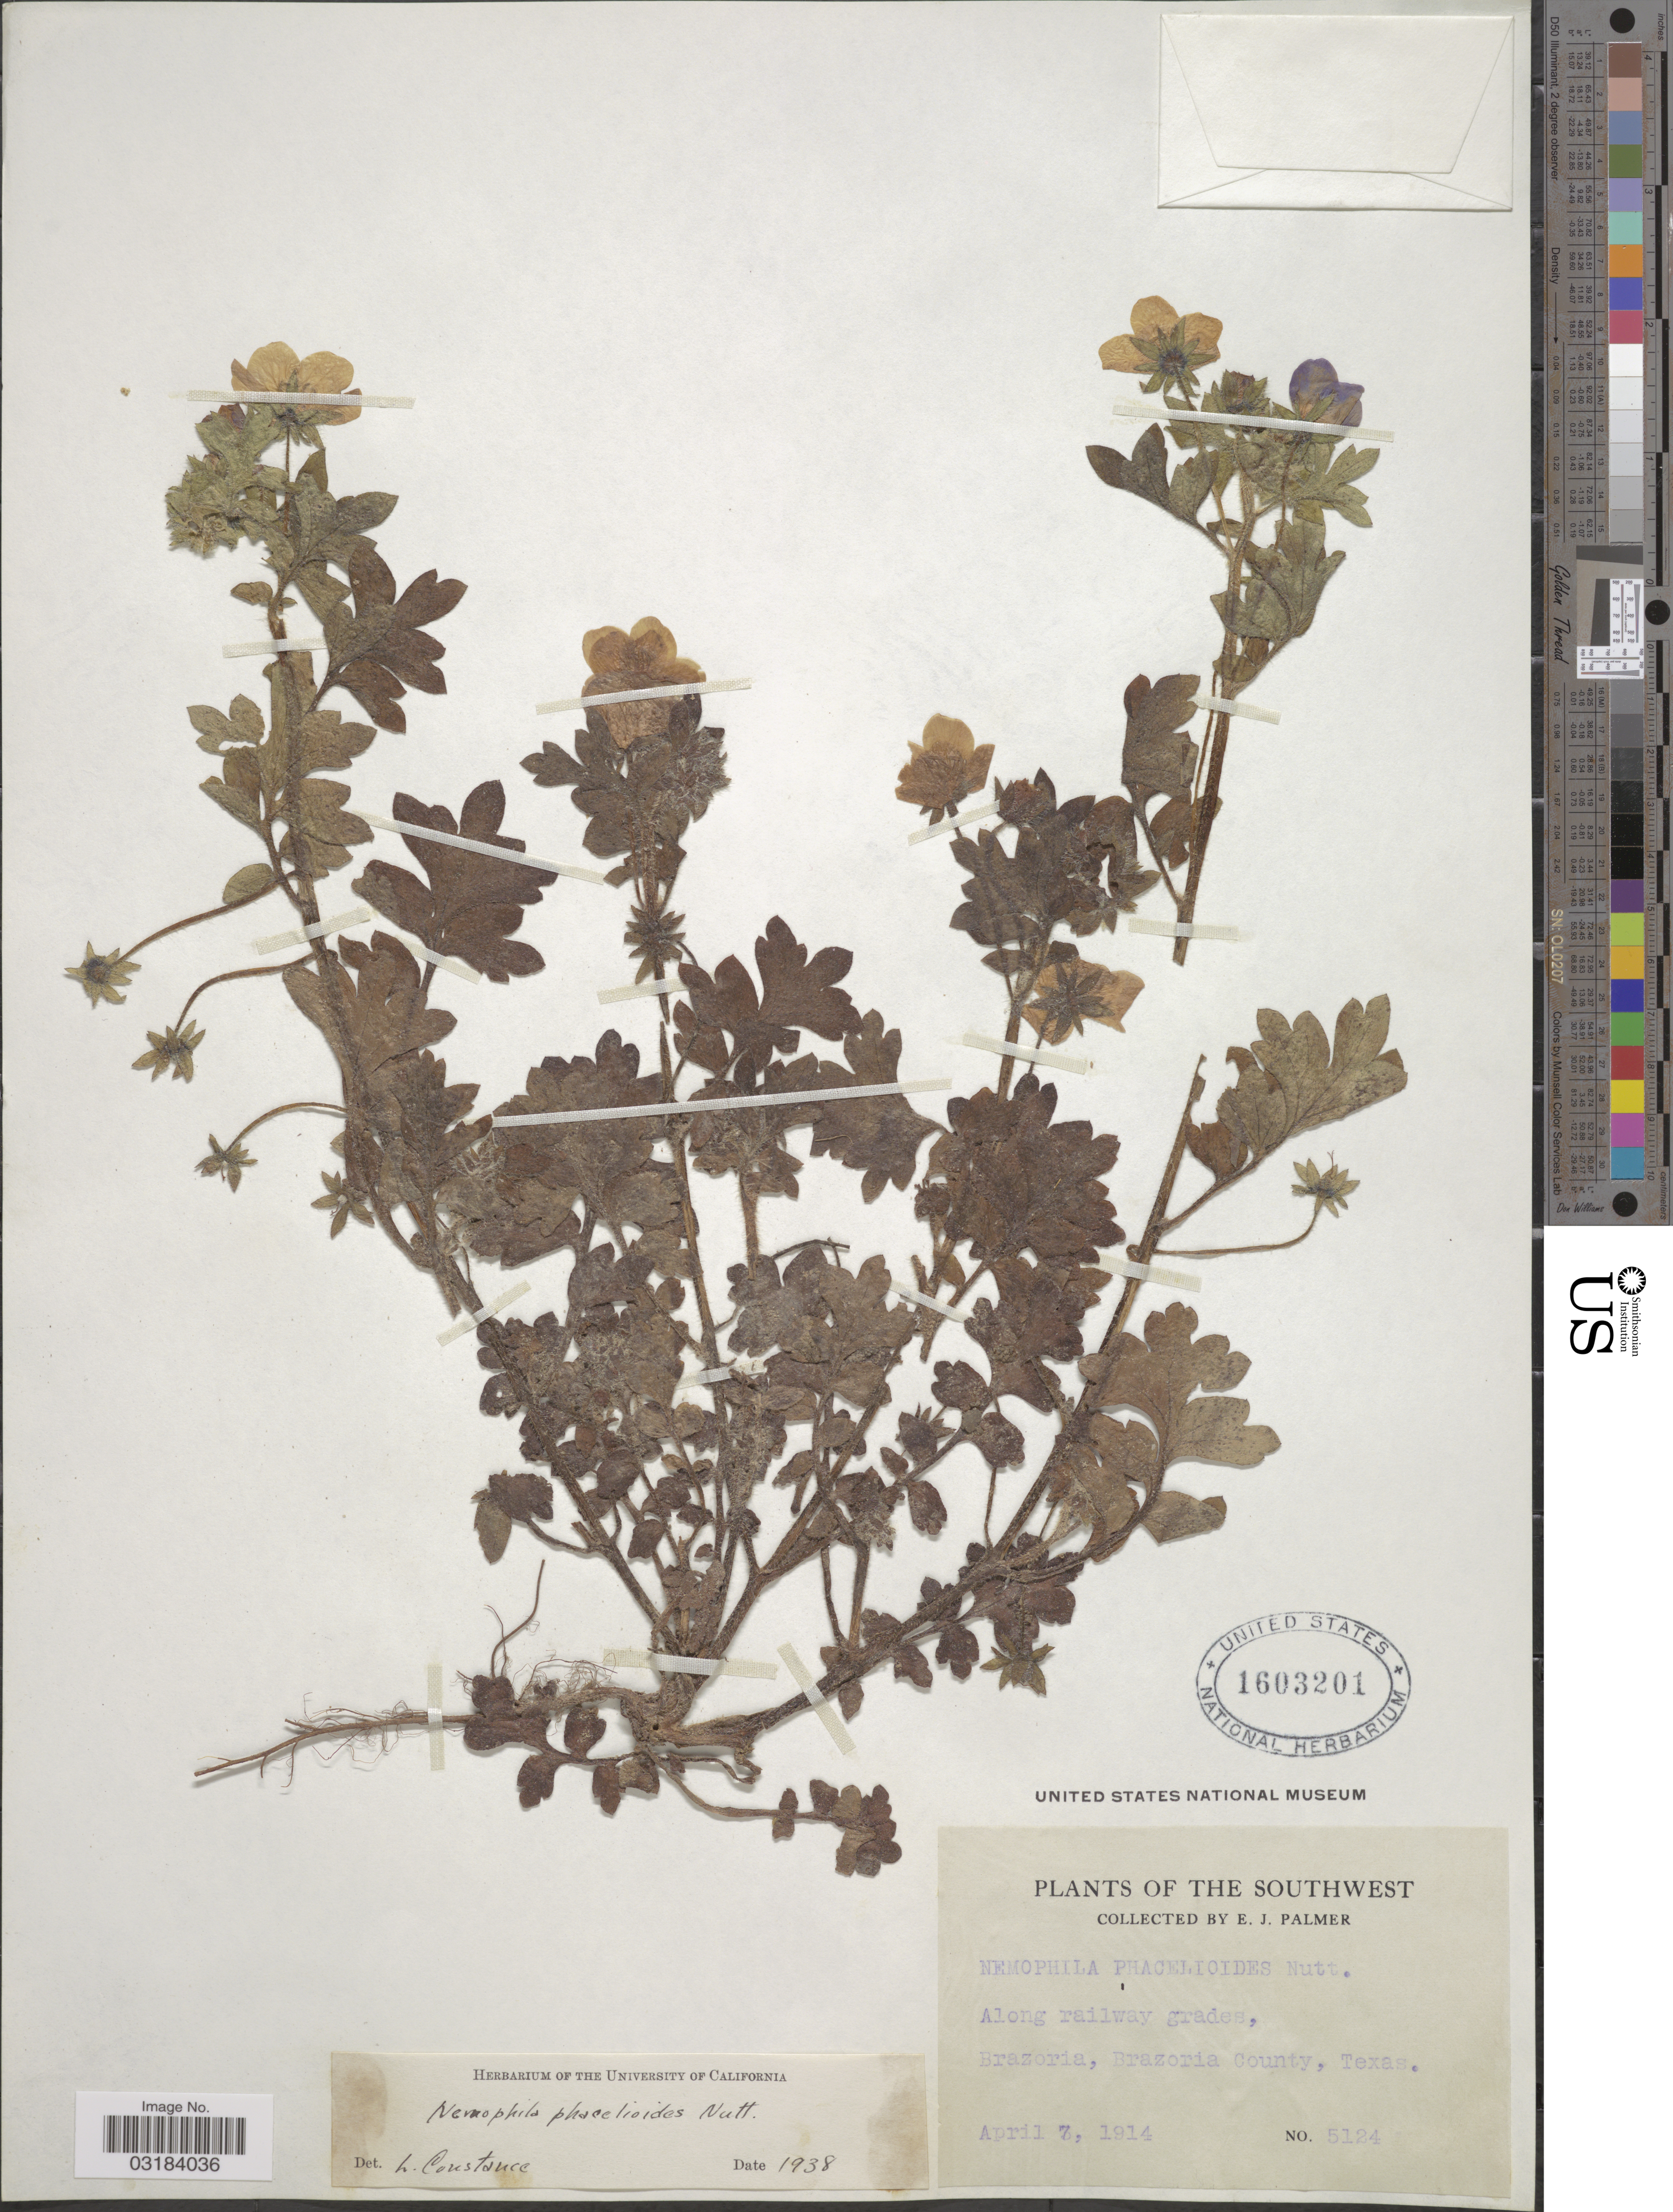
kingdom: Plantae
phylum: Tracheophyta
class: Magnoliopsida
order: Boraginales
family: Hydrophyllaceae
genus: Nemophila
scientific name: Nemophila phacelioides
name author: W.P.C. Barton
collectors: E. J. Palmer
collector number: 5124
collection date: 1914-04-07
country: United States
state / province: Texas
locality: The Southwest, Along railway grades, Brazoria County.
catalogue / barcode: US 1603201